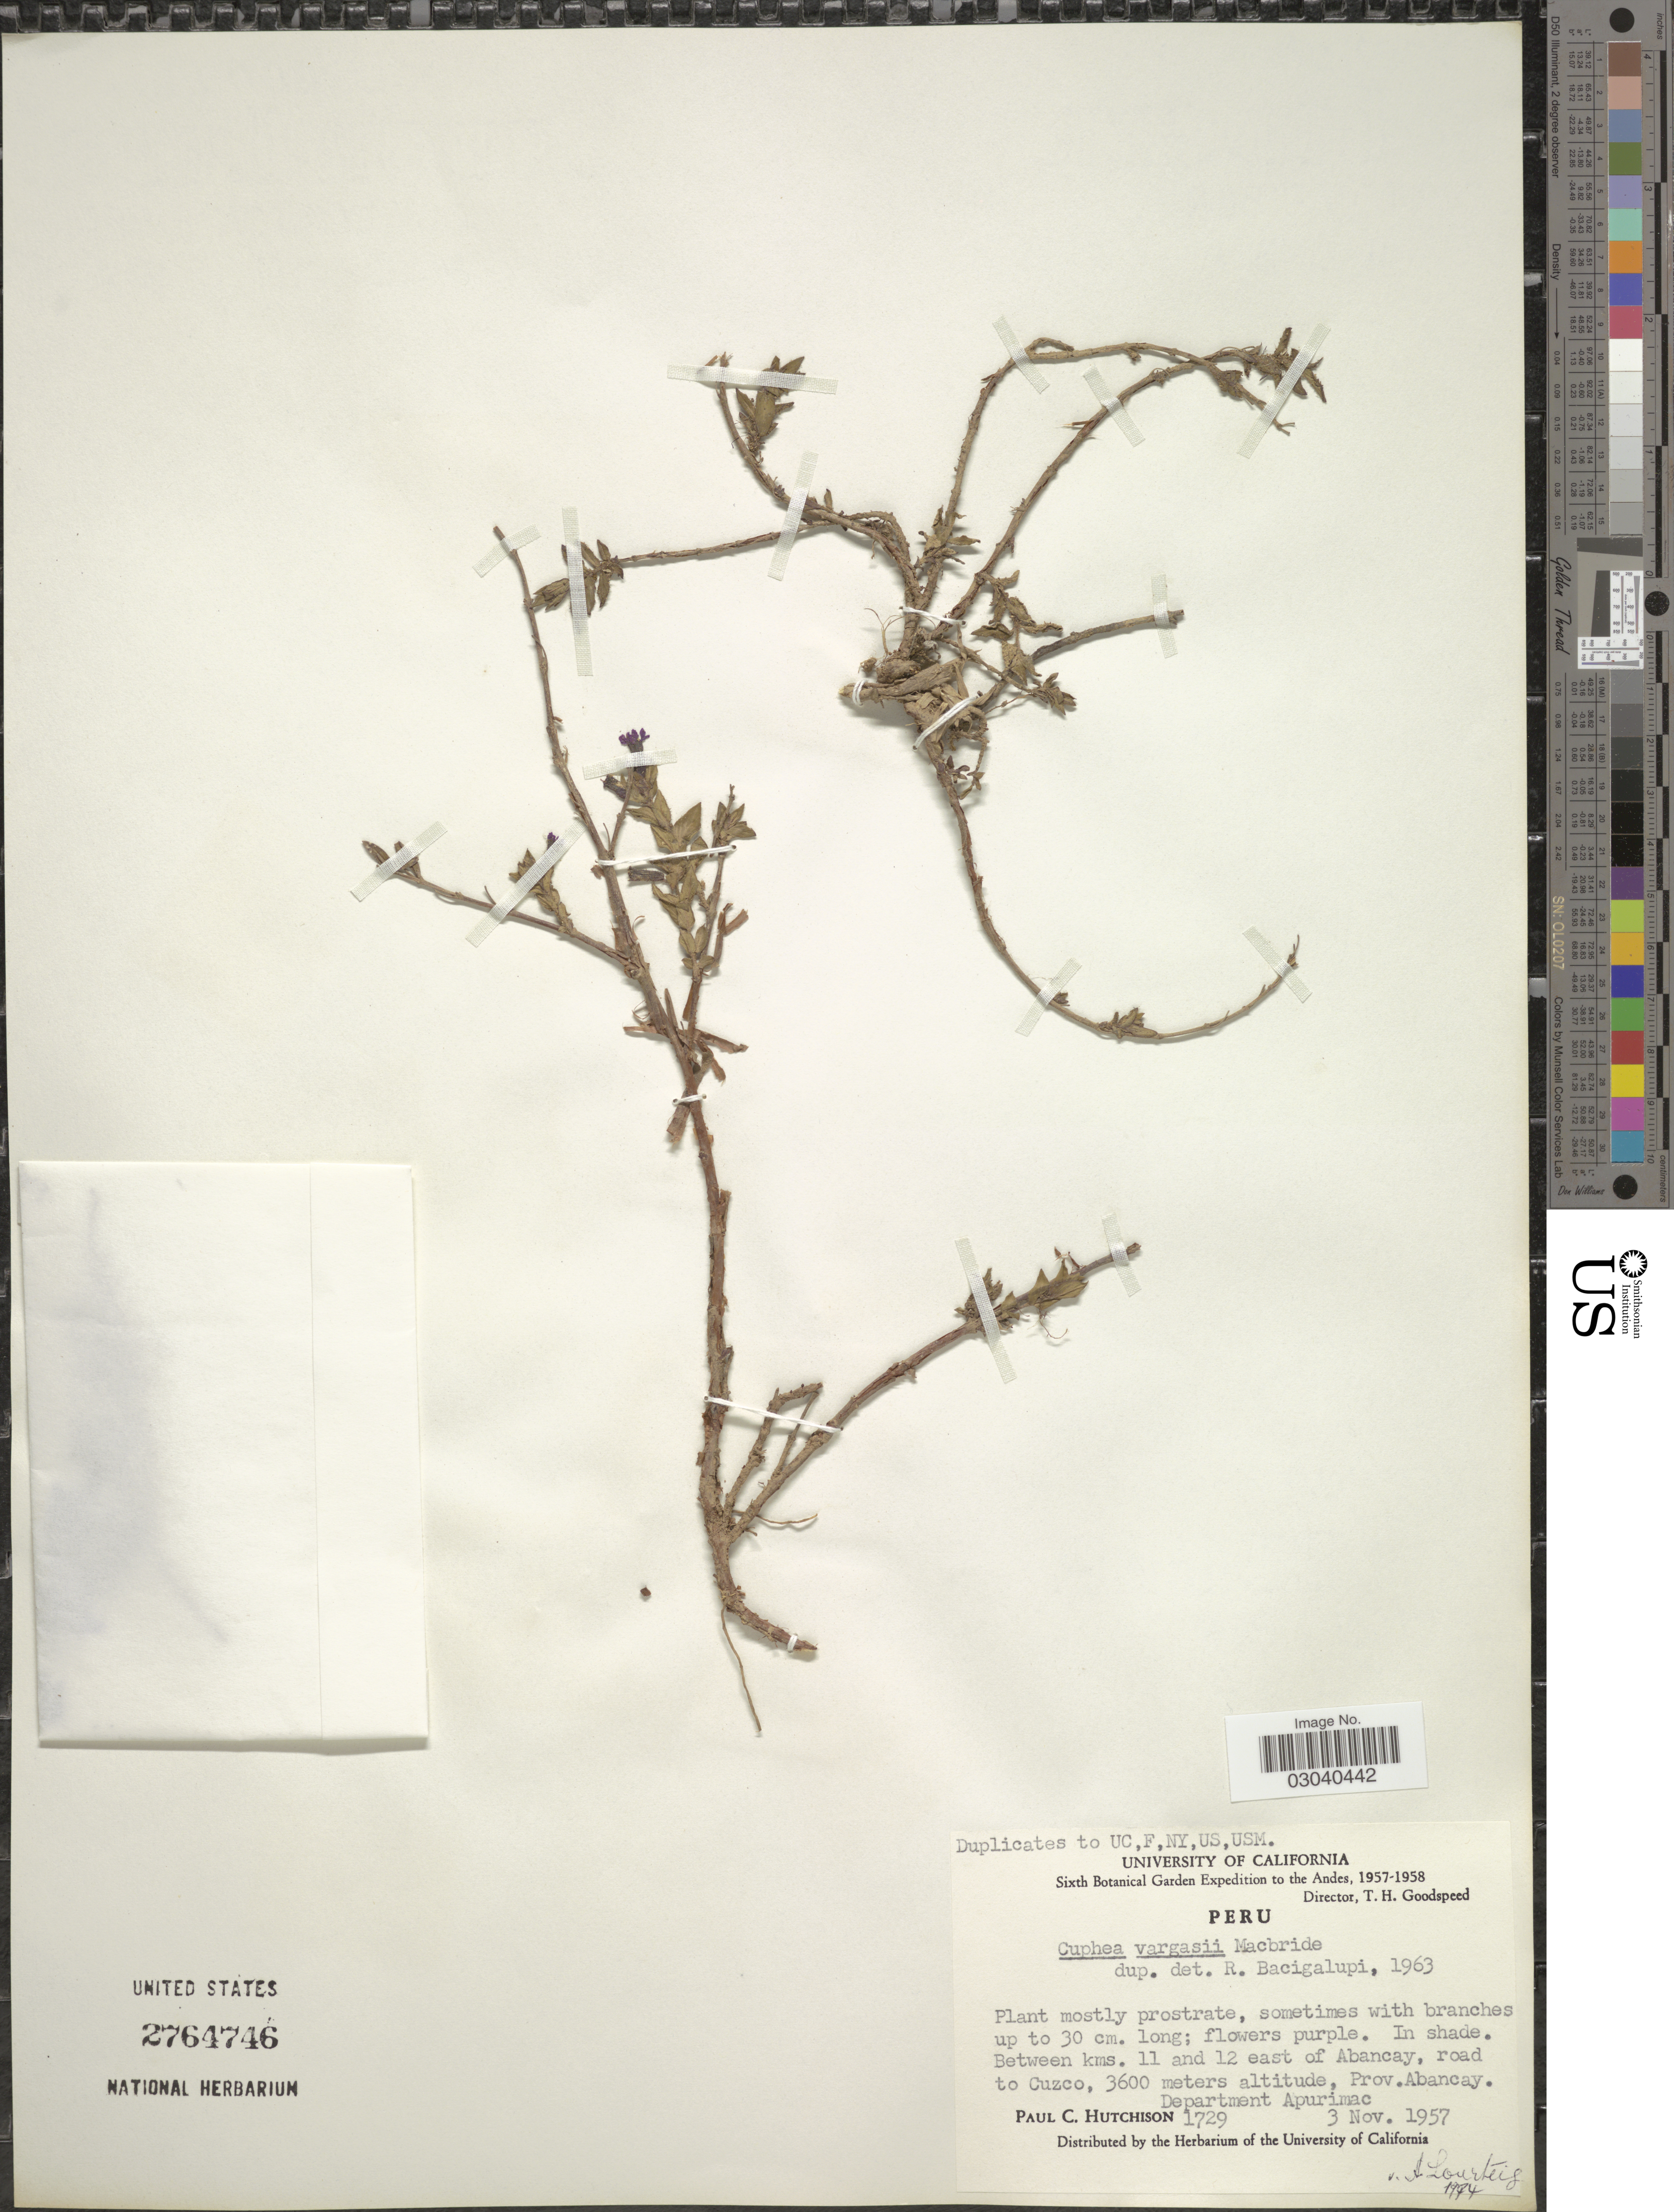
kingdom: Plantae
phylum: Tracheophyta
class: Magnoliopsida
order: Myrtales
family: Lythraceae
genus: Cuphea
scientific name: Cuphea vargasii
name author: J.F. Macbr.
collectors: P. C. Hutchison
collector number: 1729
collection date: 1957-11-03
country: Peru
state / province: Apurímac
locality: Andes. Between kms. 11 and 12 east of Abancay, road to Cuzco. Prov. Abancay. Department Apurimac.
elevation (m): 3600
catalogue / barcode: US 2764746